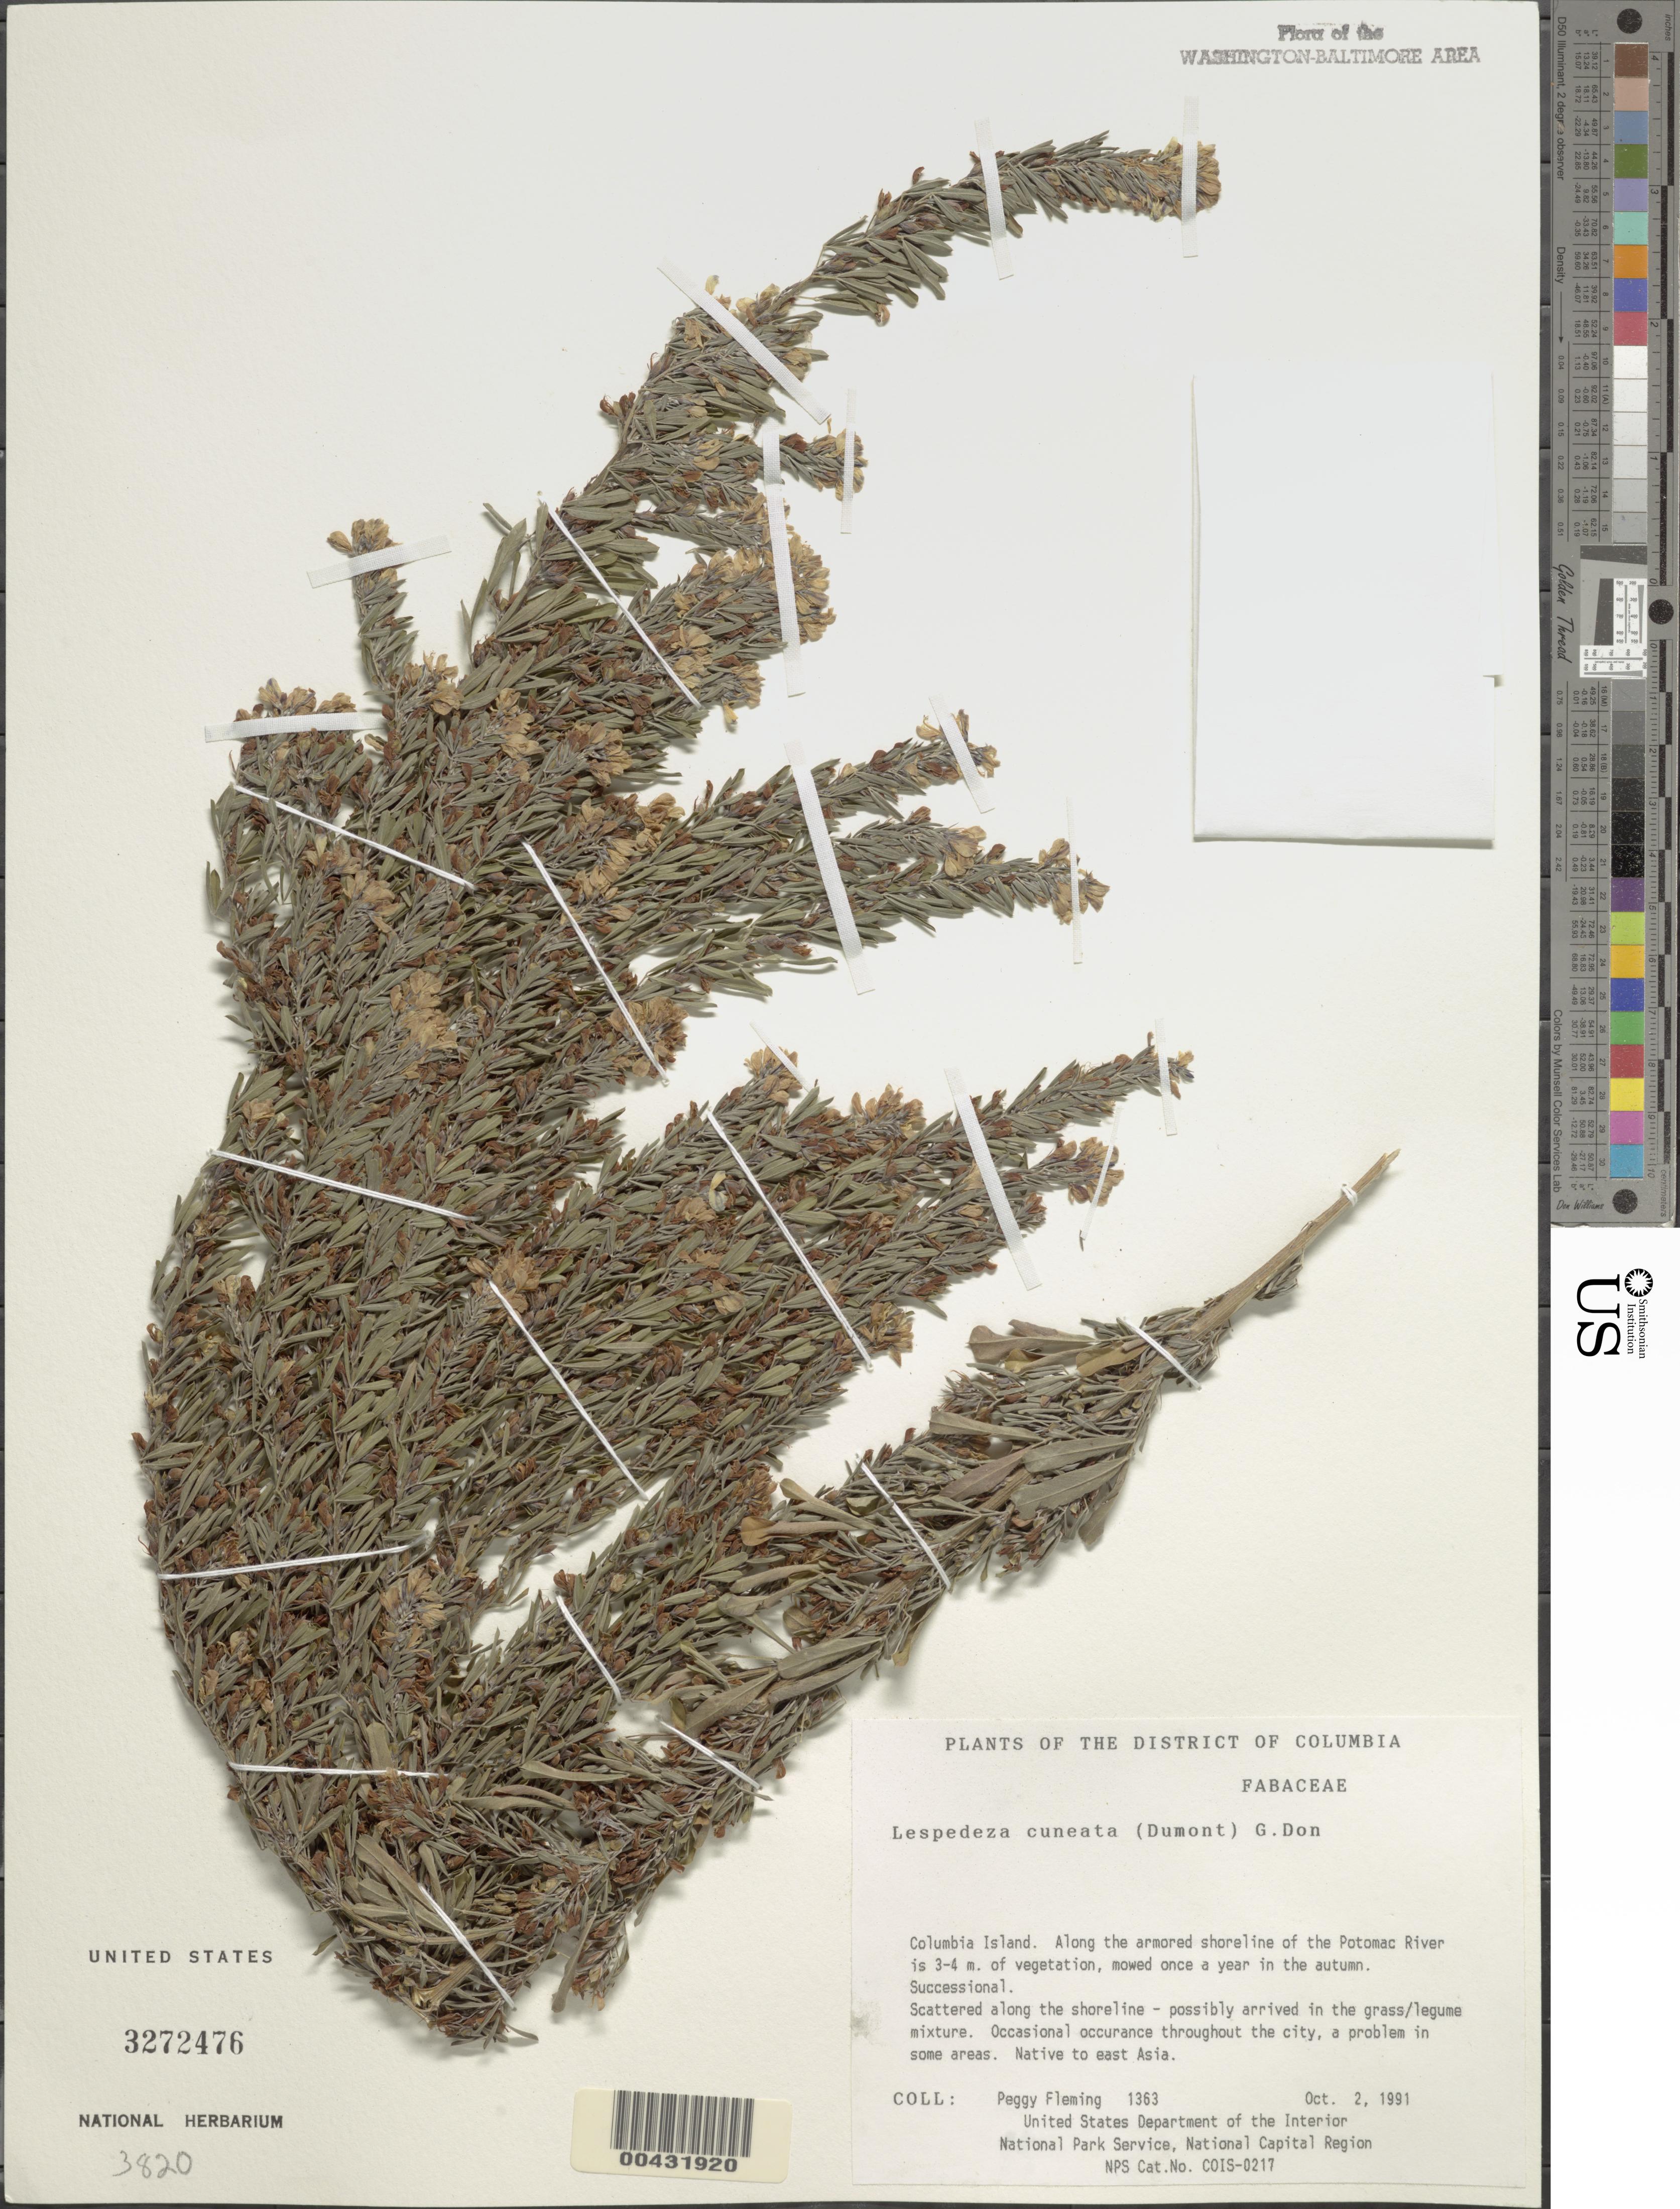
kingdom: Plantae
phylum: Tracheophyta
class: Magnoliopsida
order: Fabales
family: Fabaceae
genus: Lespedeza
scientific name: Lespedeza cuneata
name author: (Dum. Cours.) G. Don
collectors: P. Fleming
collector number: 1363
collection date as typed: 02 Oct 1991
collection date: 1991-10-02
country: United States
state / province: District of Columbia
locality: Columbia Island, along shoreline of the Potomac River Columbia Island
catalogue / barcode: US 3272476